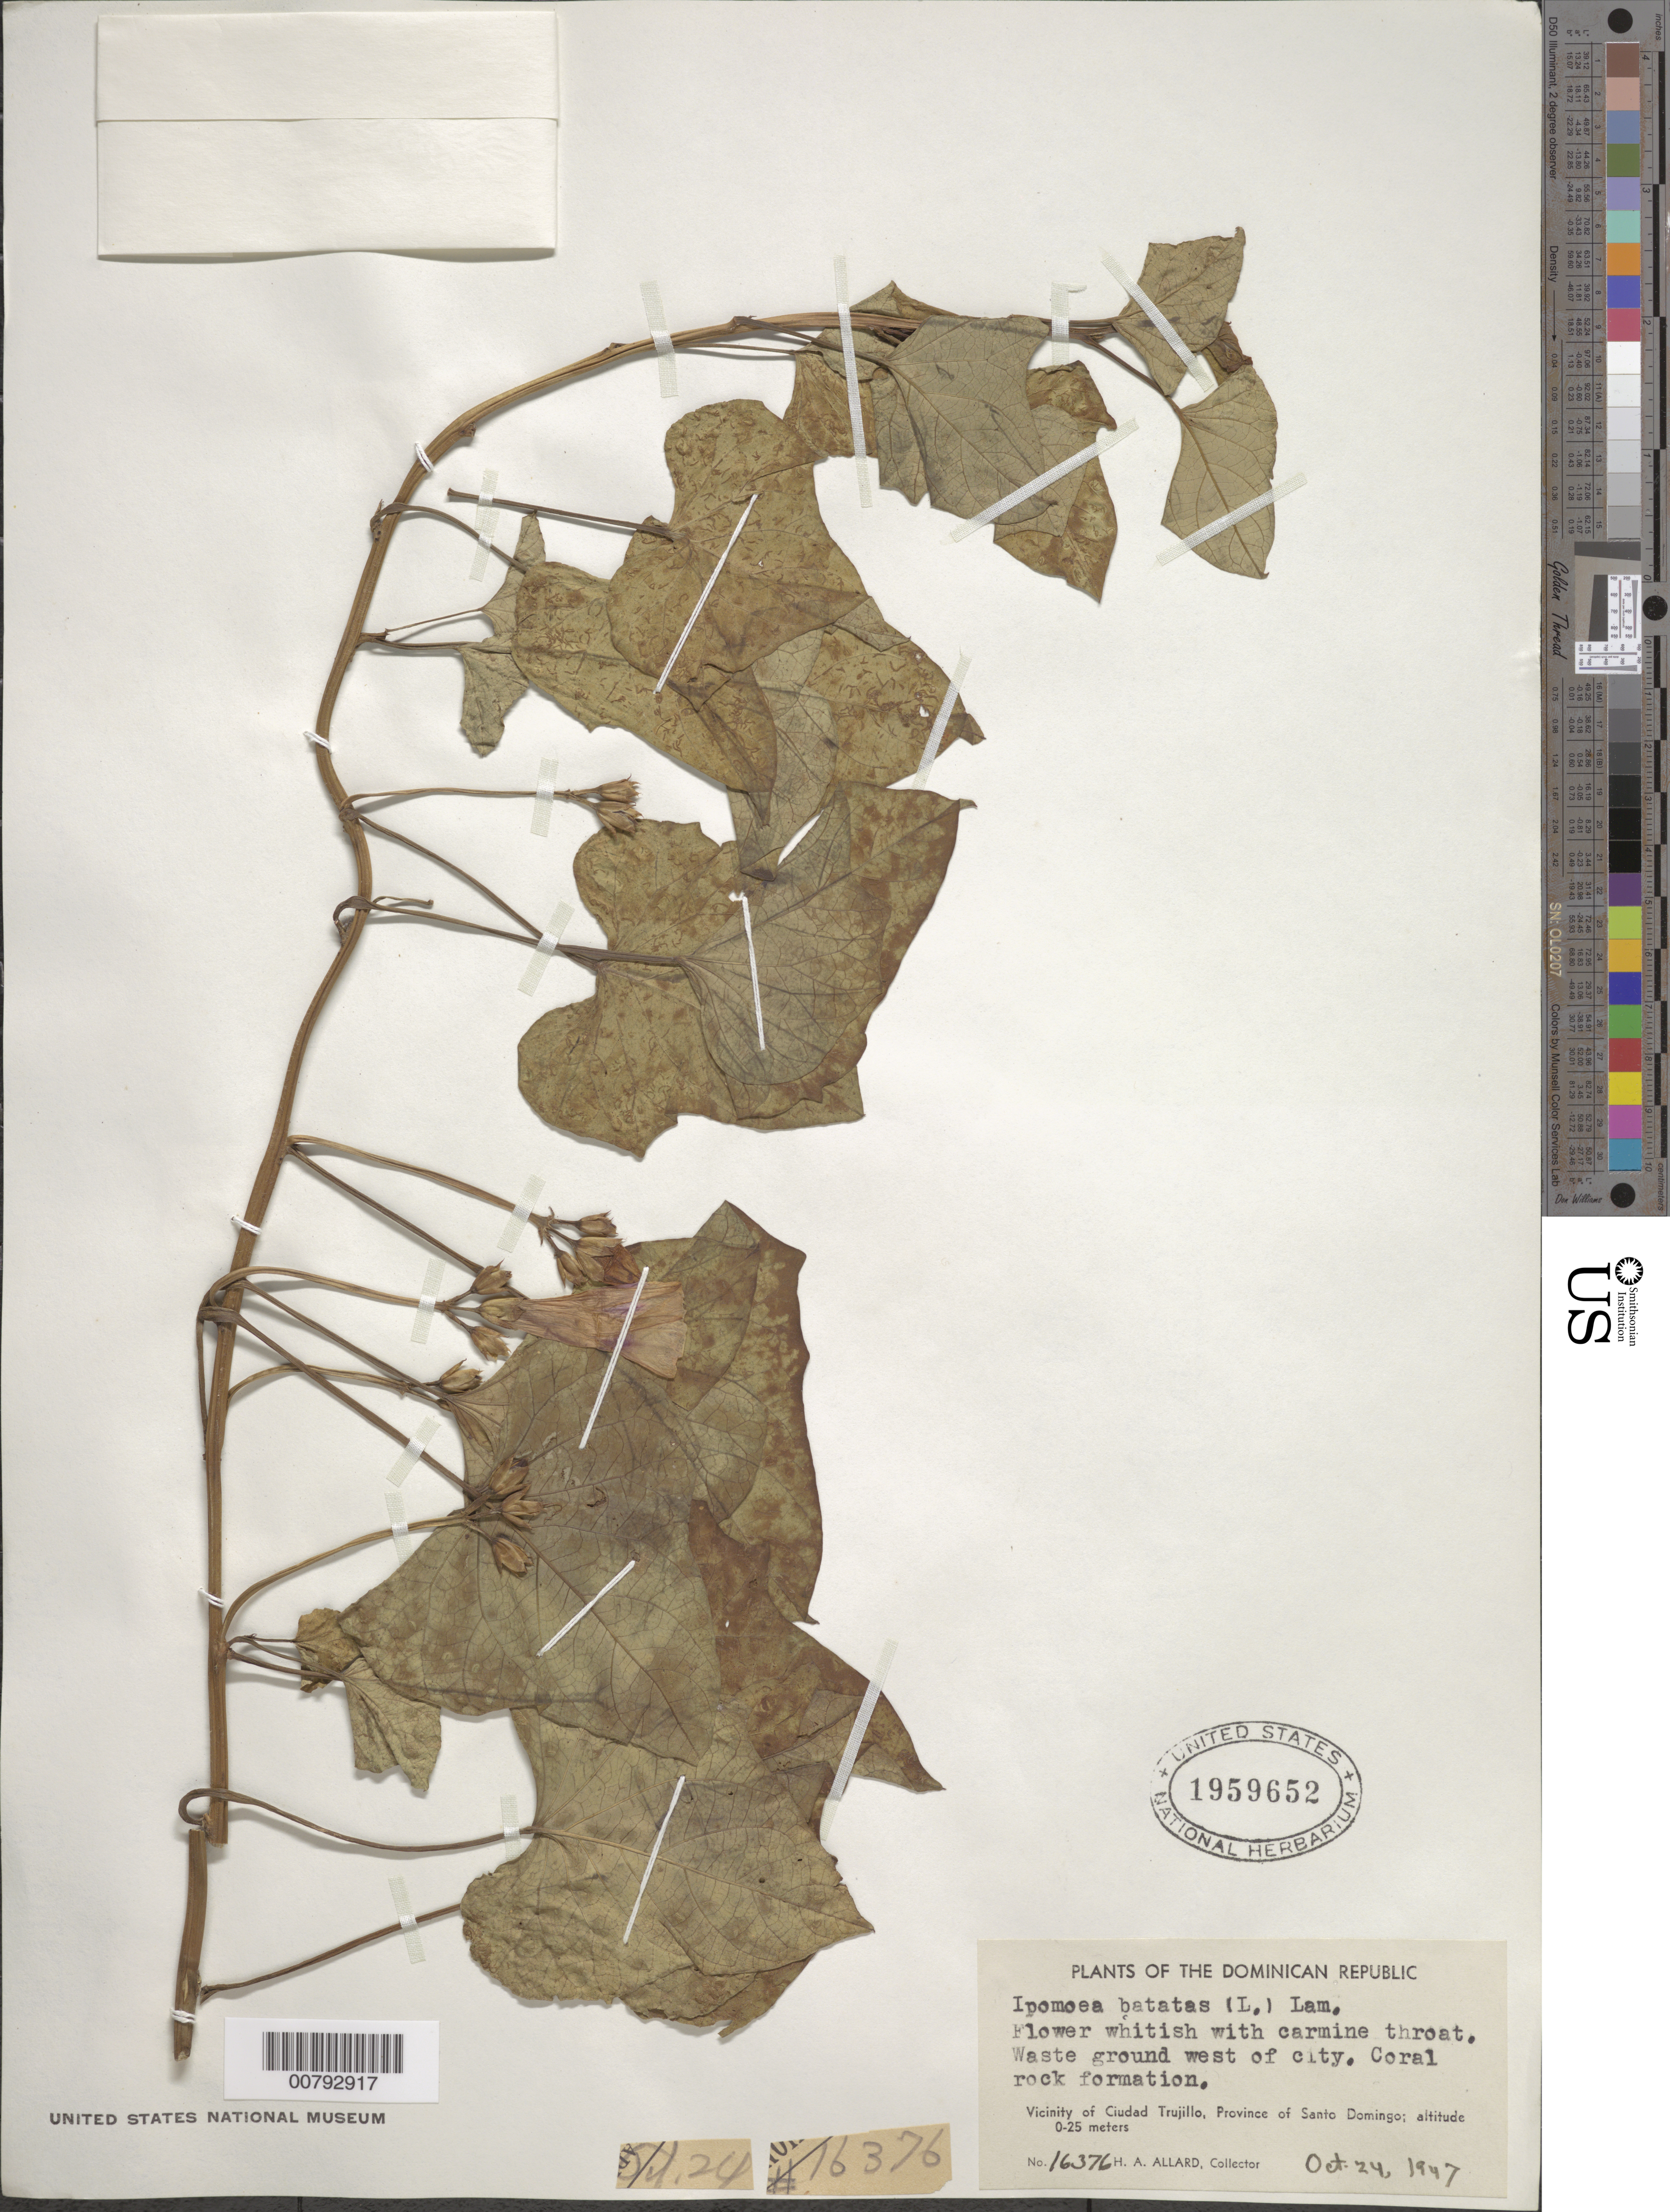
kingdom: Plantae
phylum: Tracheophyta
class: Magnoliopsida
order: Solanales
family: Convolvulaceae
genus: Ipomoea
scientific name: Ipomoea batatas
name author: (L.) Lam.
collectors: H. A. Allard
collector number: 16376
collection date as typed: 24 Oct 1947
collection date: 1947-10-24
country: Dominican Republic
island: Hispaniola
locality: Province of Santo Domingo, vicinity of Ciudad Trujillo, west of city.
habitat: Waste ground; coral rock formation.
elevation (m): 0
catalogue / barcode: US 1959652